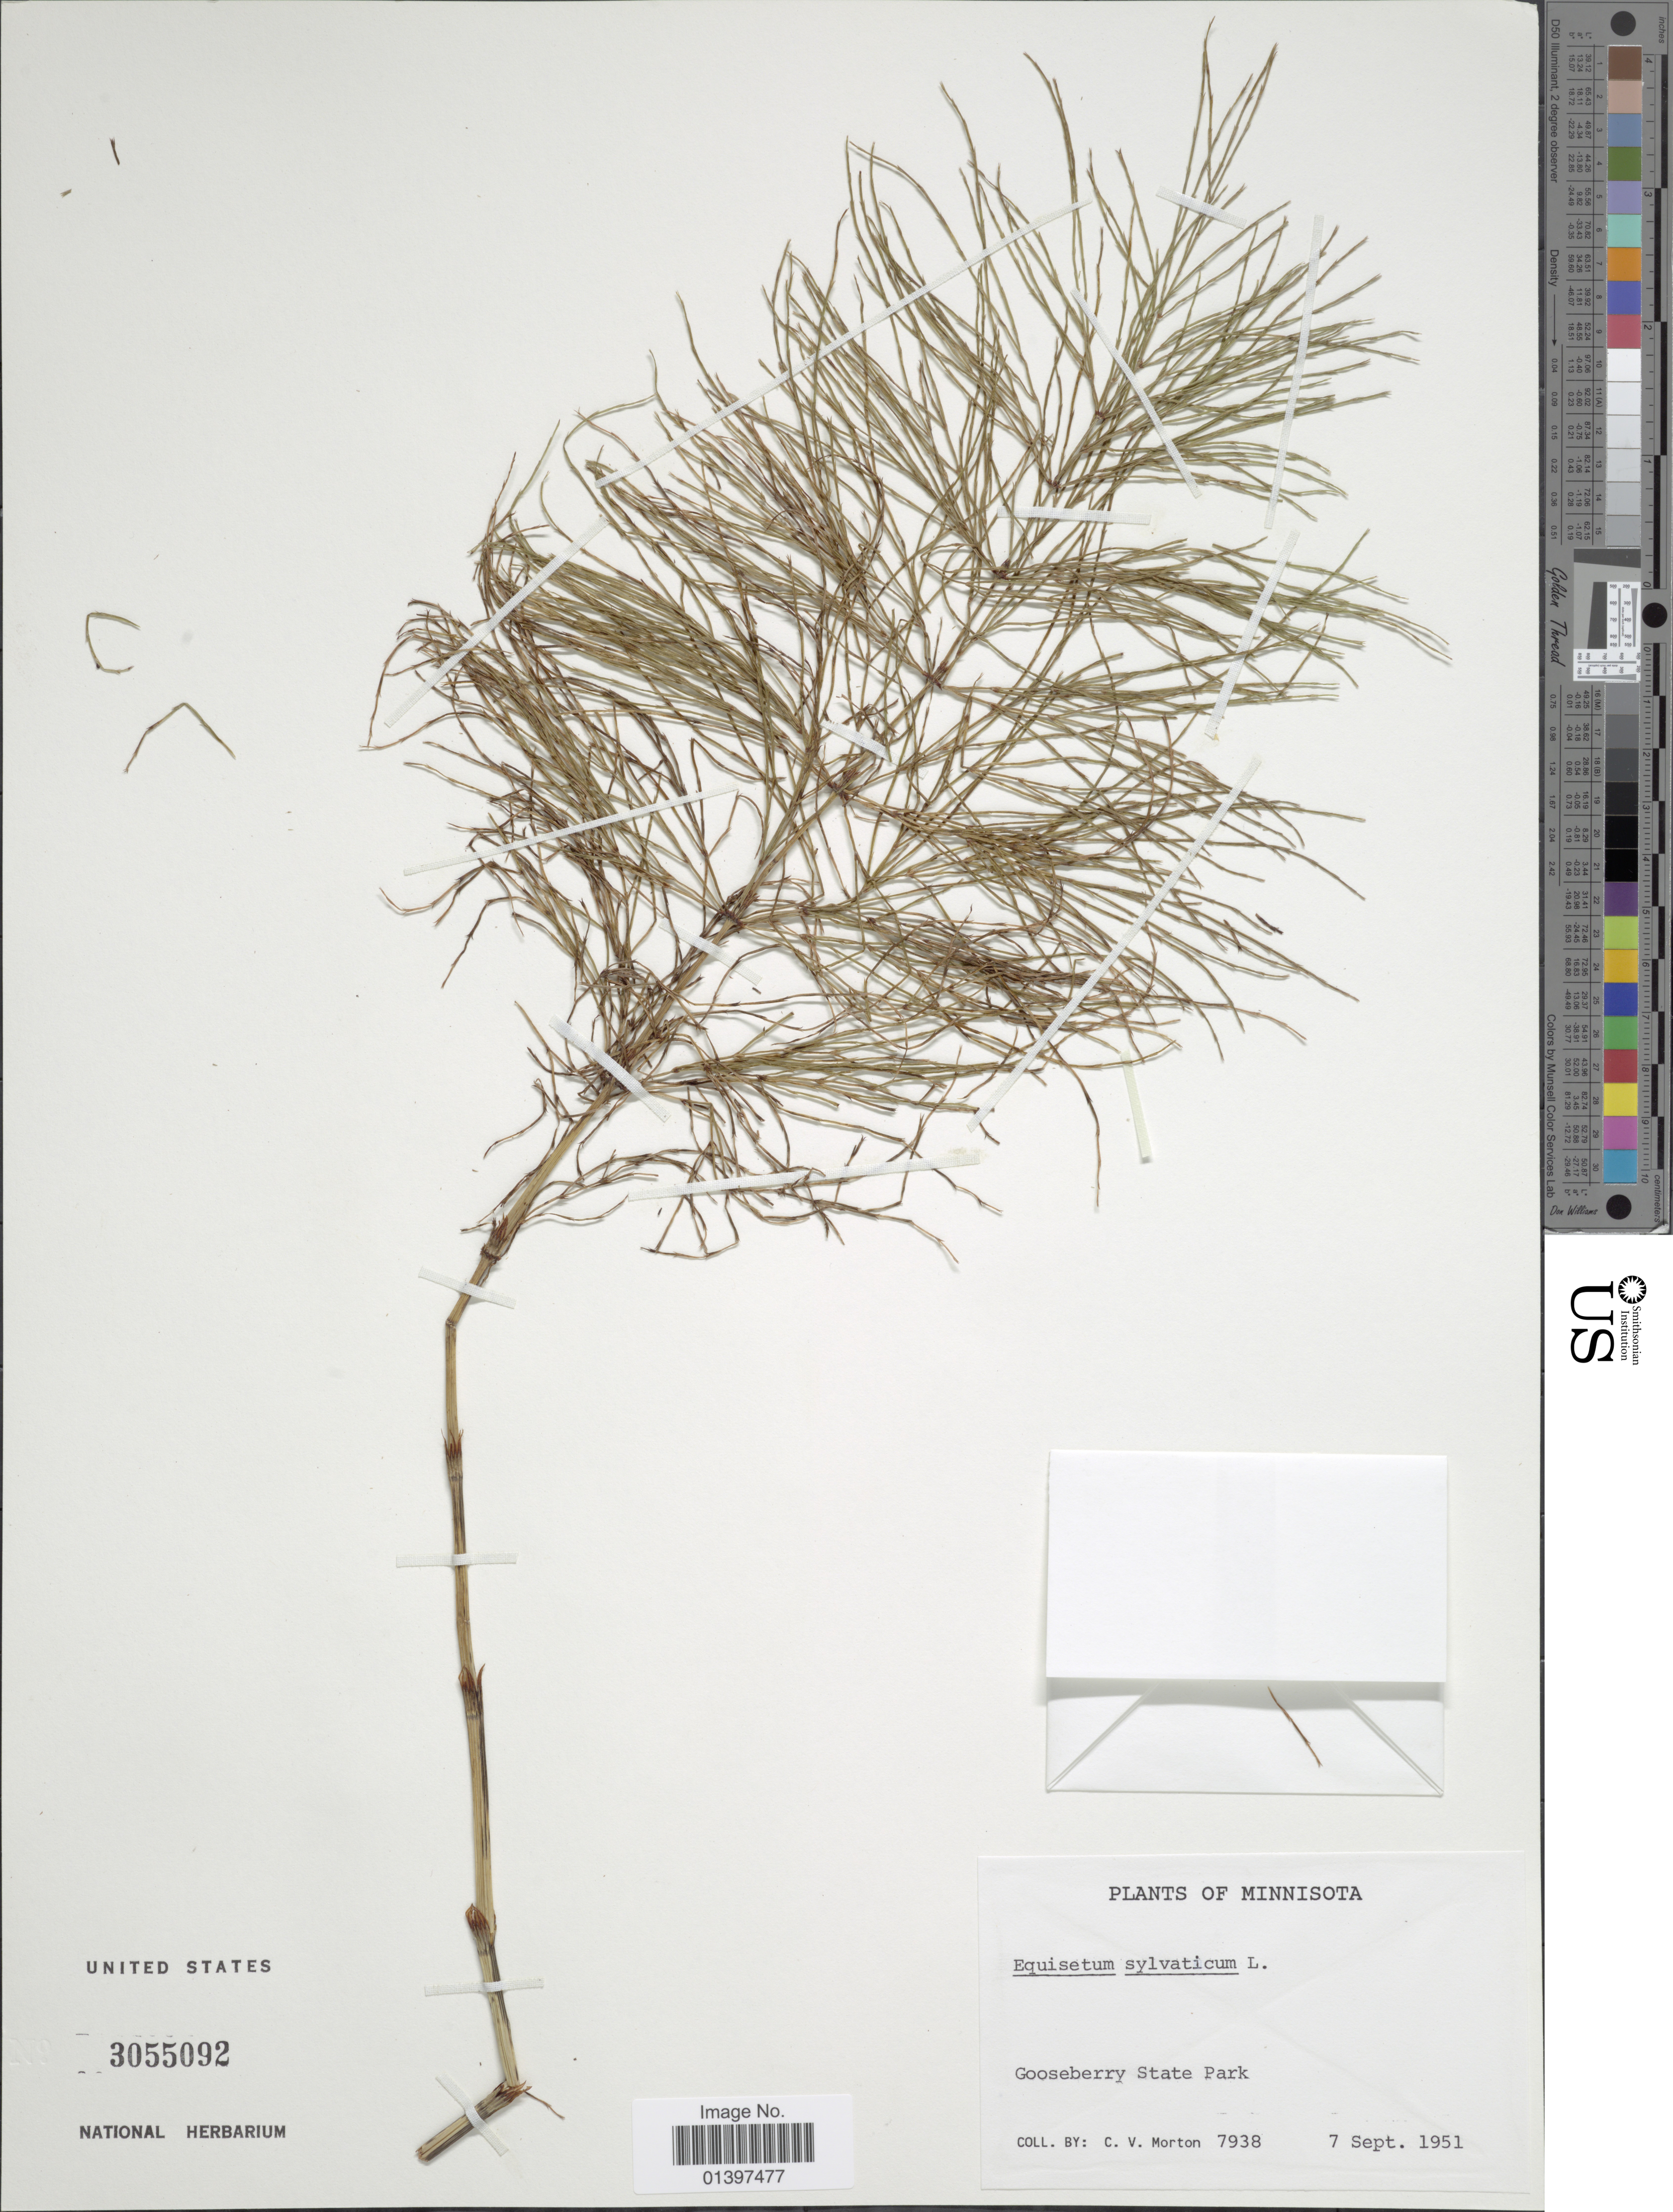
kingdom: Plantae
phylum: Tracheophyta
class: Polypodiopsida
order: Equisetales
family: Equisetaceae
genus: Equisetum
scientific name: Equisetum sylvaticum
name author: L.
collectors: C. V. Morton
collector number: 7938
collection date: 1951-09-07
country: United States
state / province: Minnesota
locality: Gooseberry State Park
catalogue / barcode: US 3055092